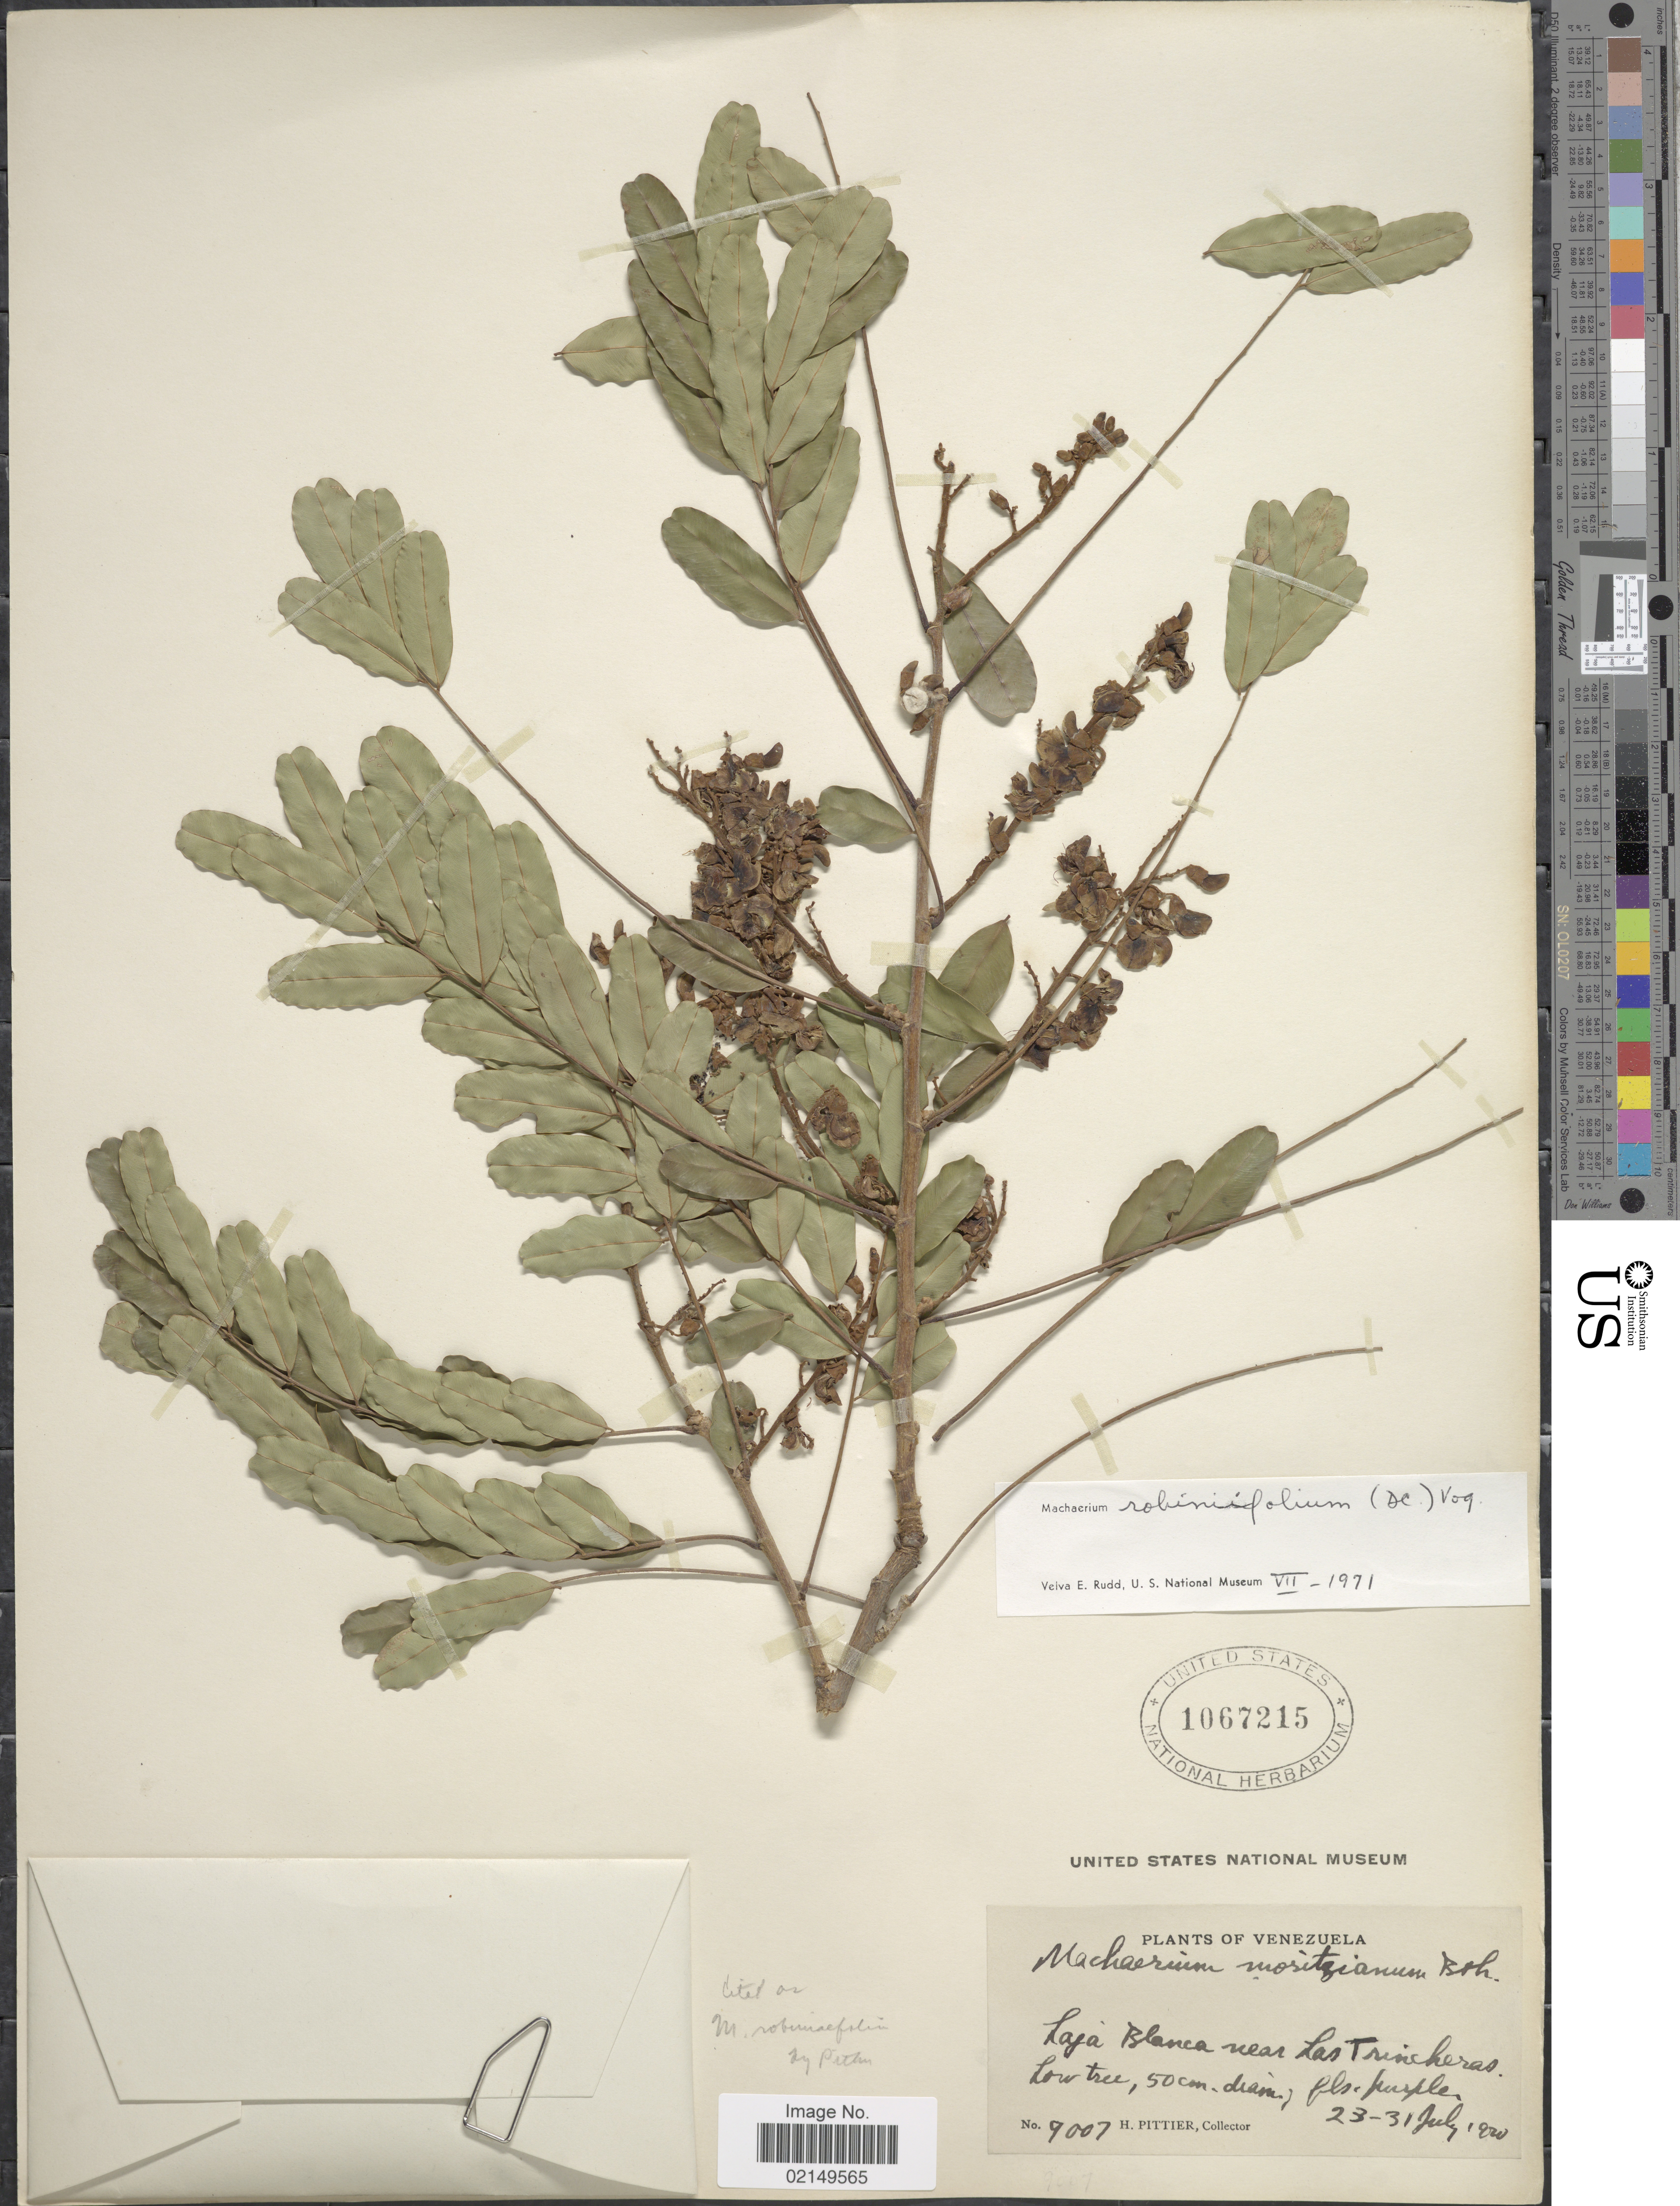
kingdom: Plantae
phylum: Tracheophyta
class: Magnoliopsida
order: Fabales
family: Fabaceae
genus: Machaerium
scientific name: Machaerium robinifolium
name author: (DC.) Vogel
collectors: H. F. Pittier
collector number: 9007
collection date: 1920-07-23/1920-07-31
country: Venezuela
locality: Laja Blanca near Las Trincheras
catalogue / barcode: US 1067215